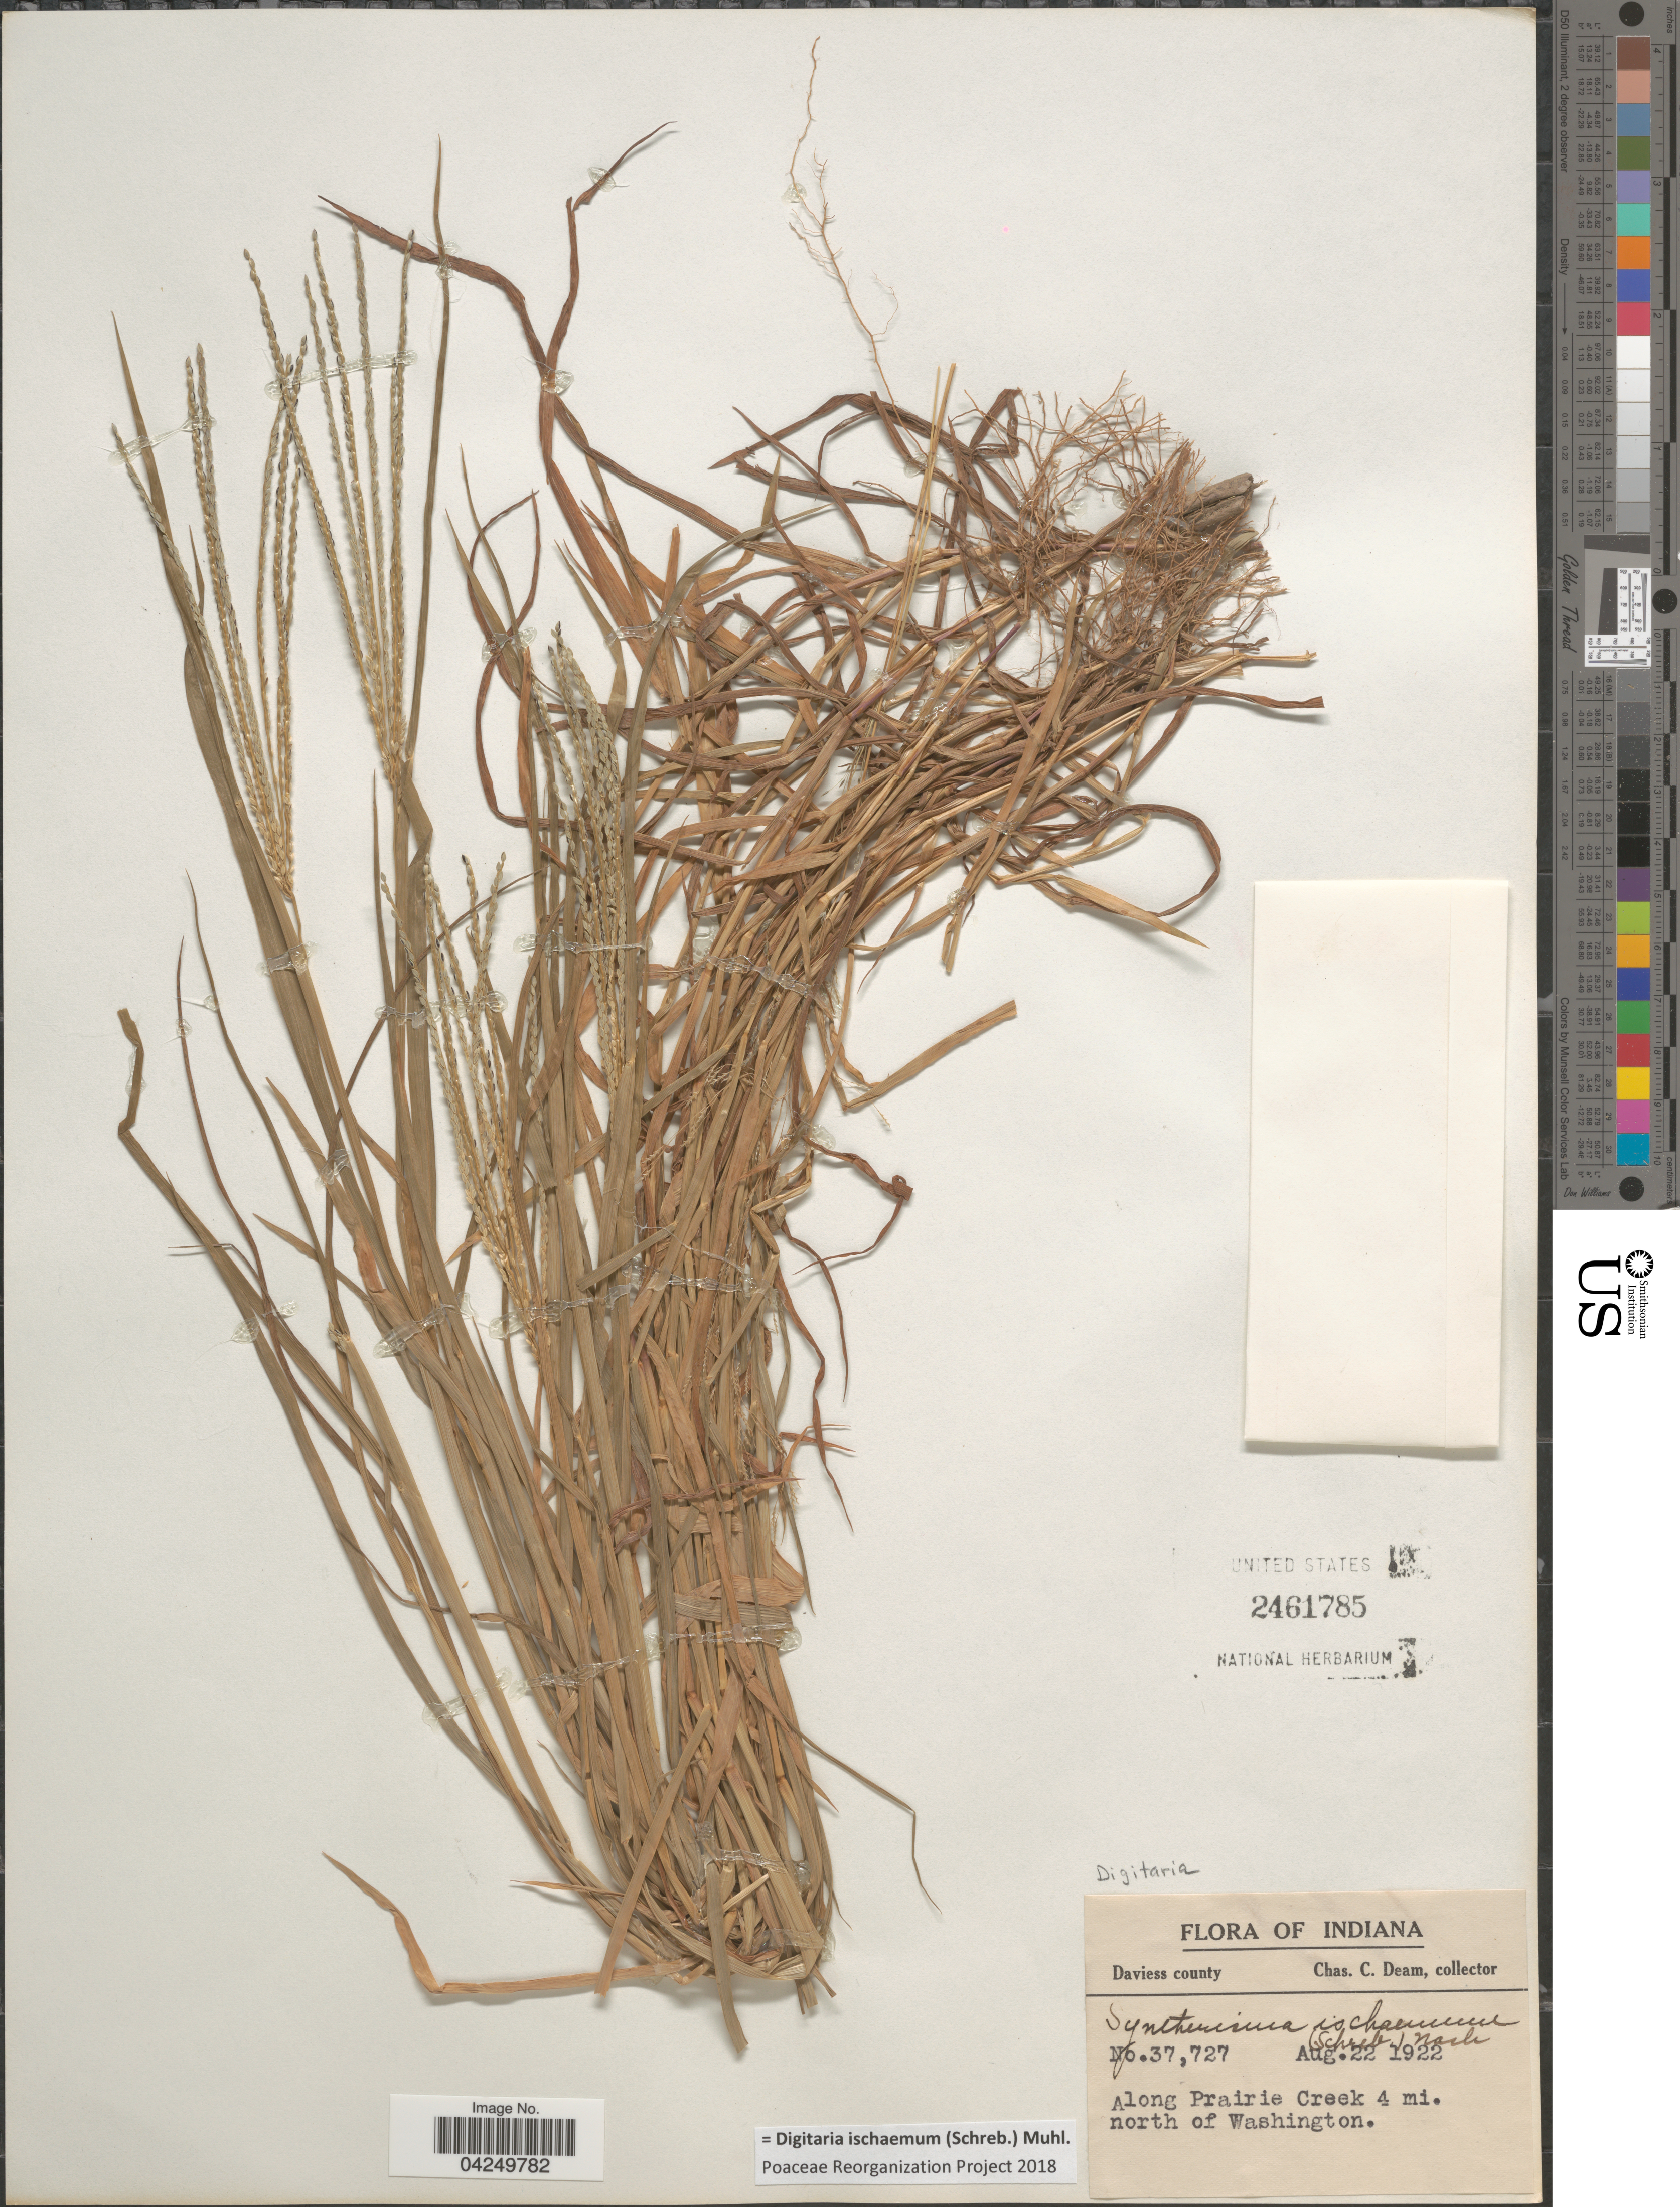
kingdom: Plantae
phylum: Tracheophyta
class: Liliopsida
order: Poales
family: Poaceae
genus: Digitaria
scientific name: Digitaria ischaemum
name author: (Schreber) Schreber ex Muhl.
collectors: C. C. Deam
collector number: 37727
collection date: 1922-08-22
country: United States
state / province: Indiana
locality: Daviess county. Along Prairie Creek 4 mi. north of Washington.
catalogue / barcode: US 2461785